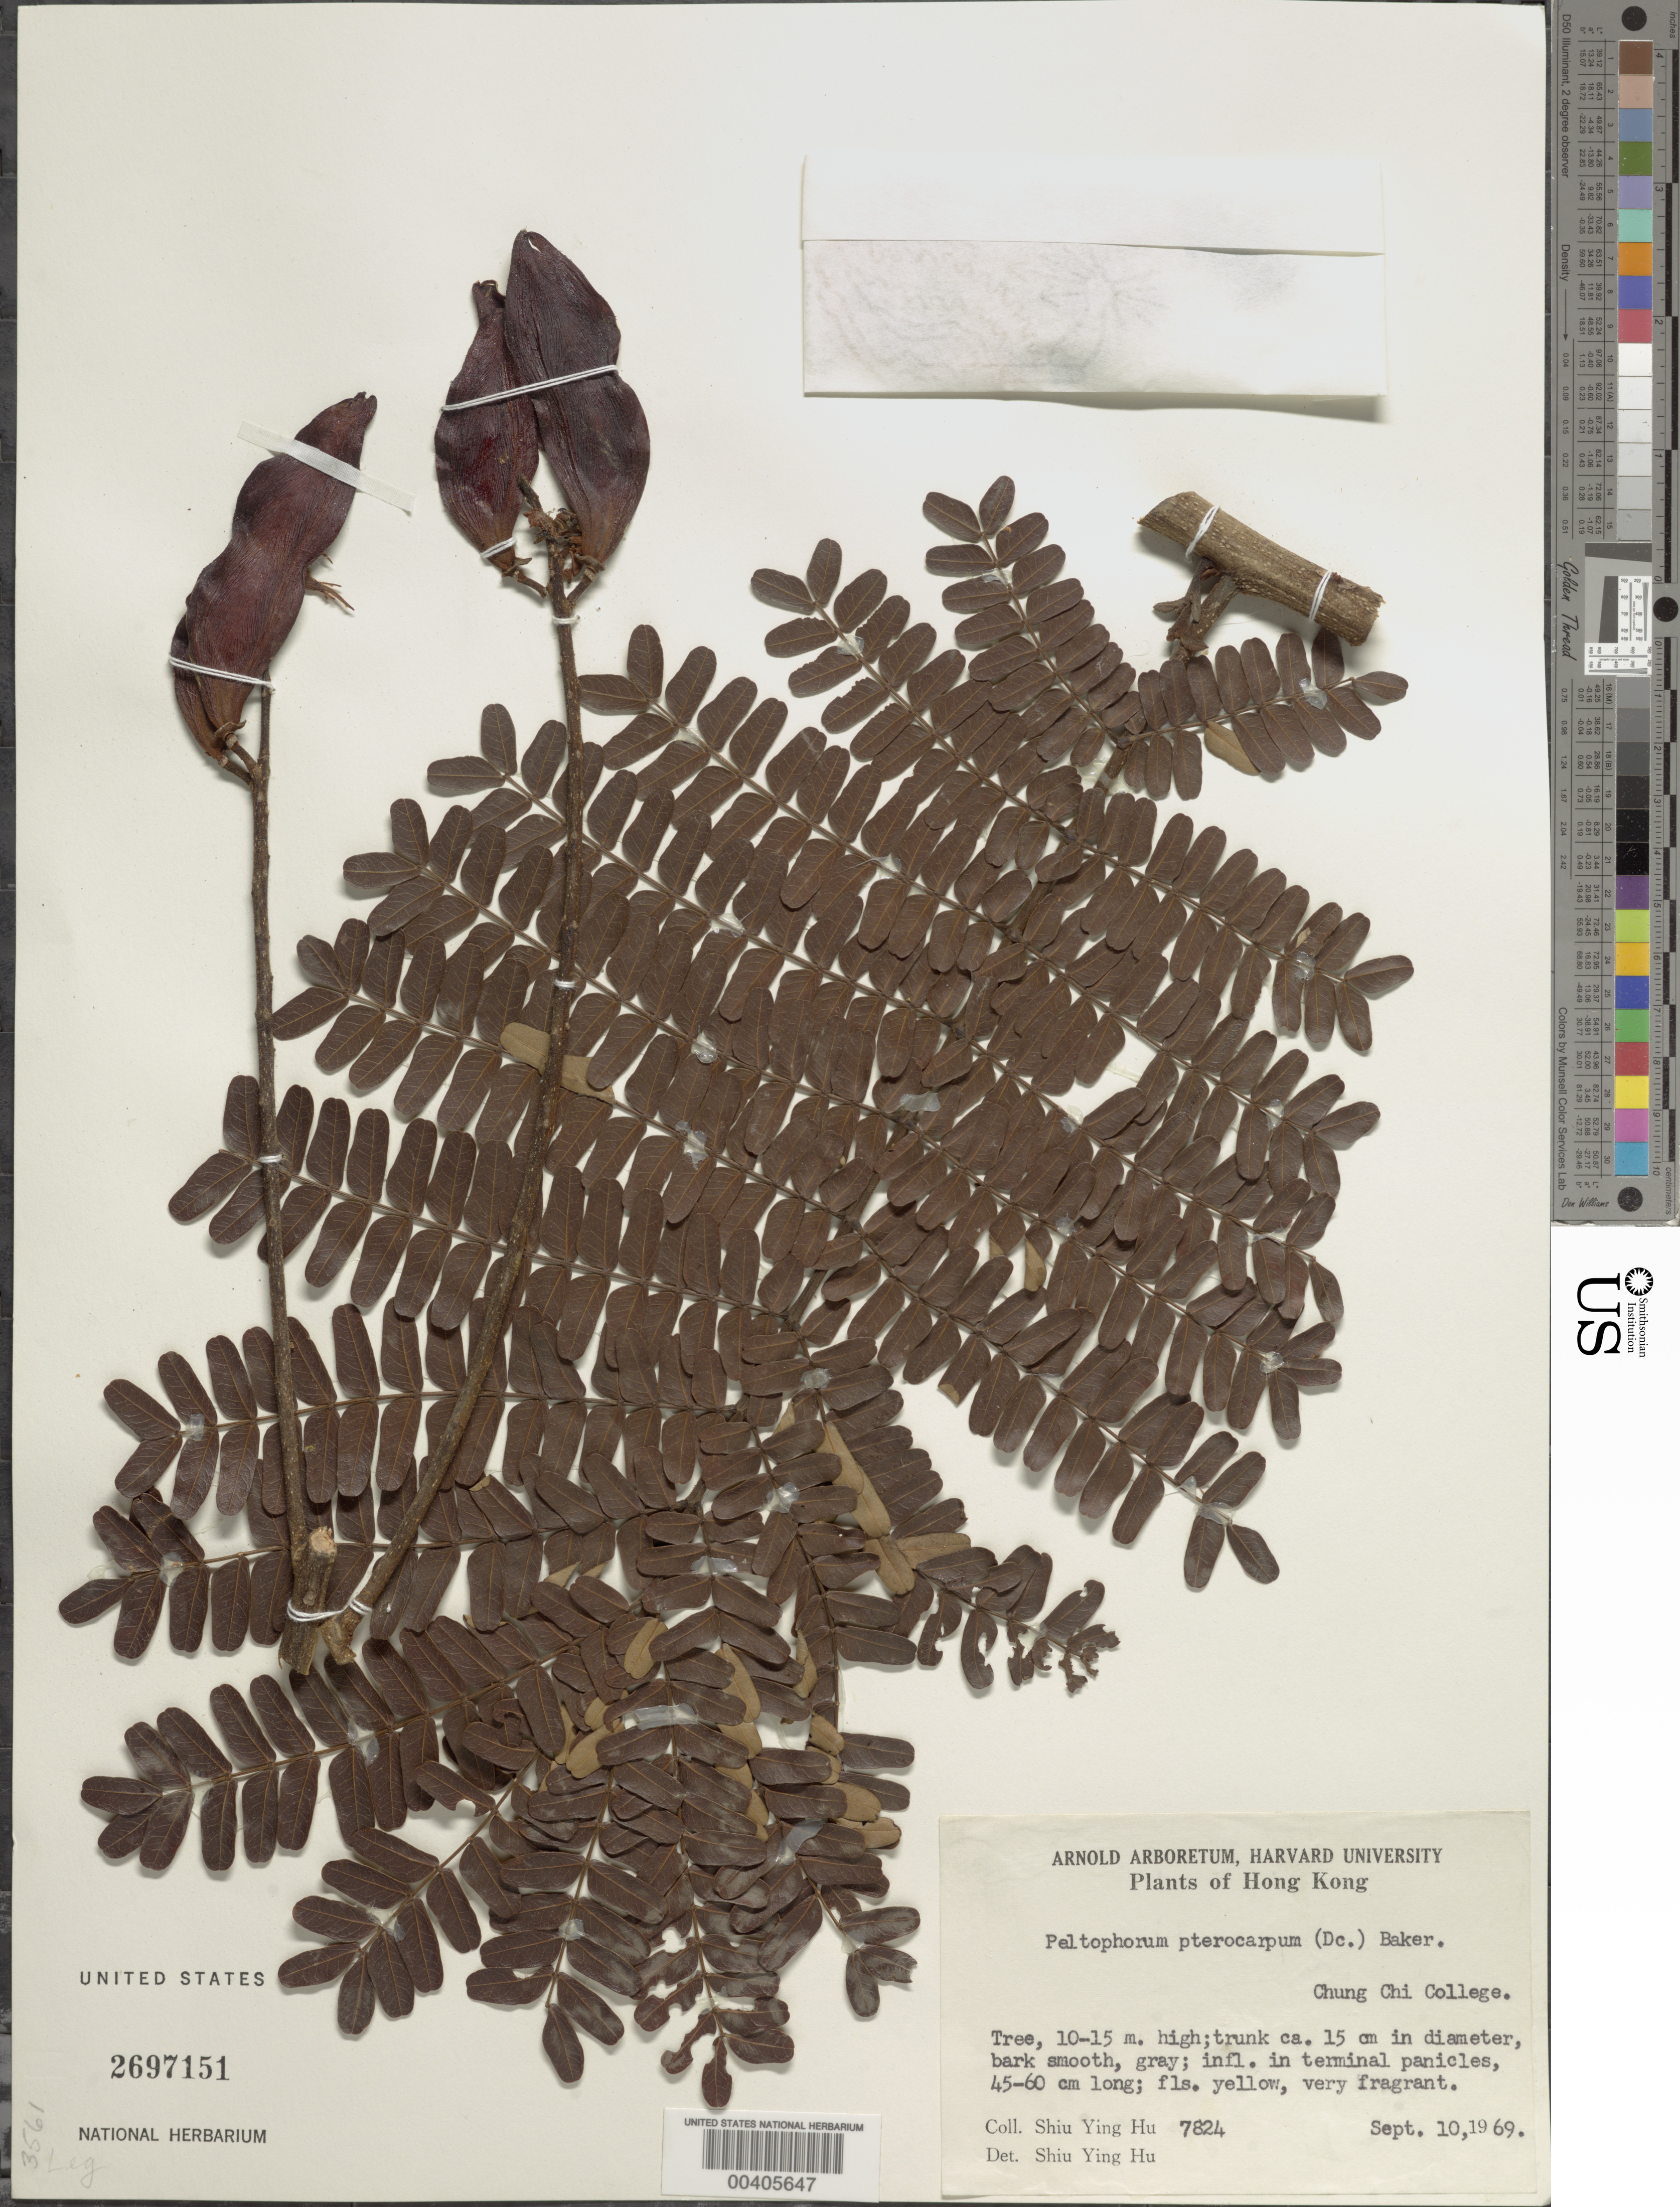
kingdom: Plantae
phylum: Tracheophyta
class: Magnoliopsida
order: Fabales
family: Fabaceae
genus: Peltophorum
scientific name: Peltophorum pterocarpum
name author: (DC.) Backer ex K. Heyne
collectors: S. Y. Hu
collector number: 7824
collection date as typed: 10 Sep 1969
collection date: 1969-09-10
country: China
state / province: Hong Kong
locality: Chung chi college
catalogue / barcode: US 2697151